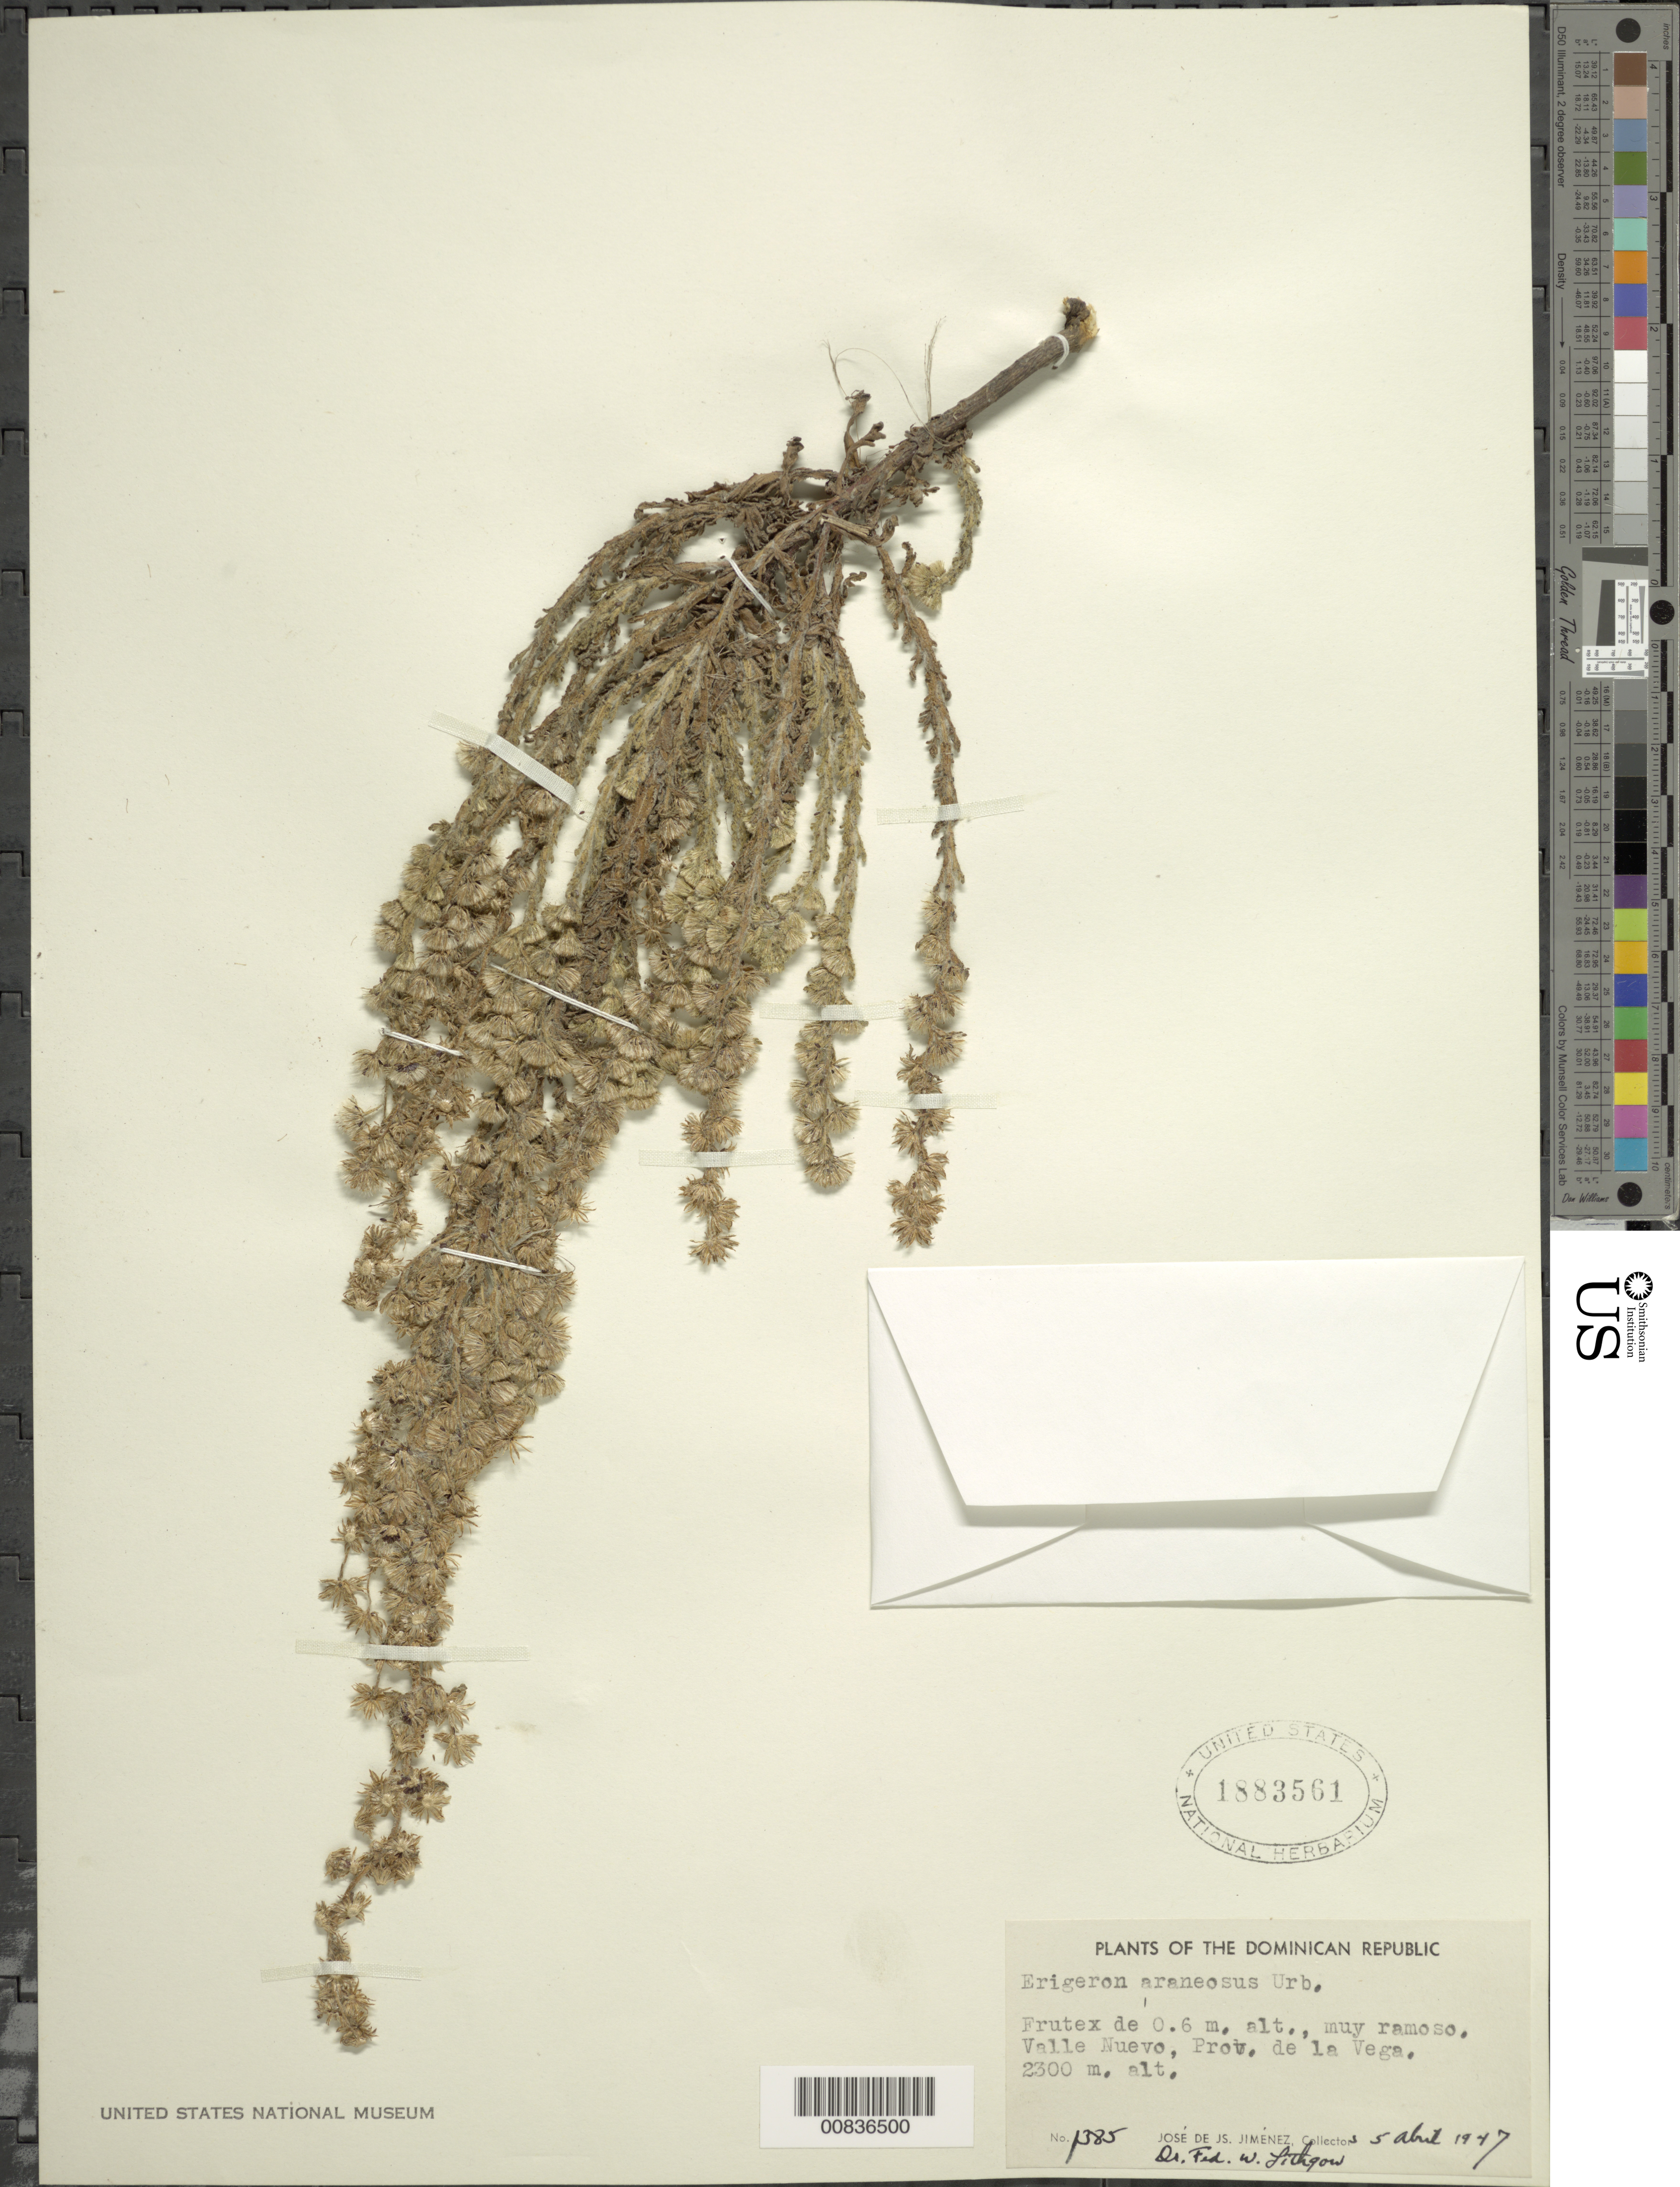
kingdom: Plantae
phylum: Tracheophyta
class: Magnoliopsida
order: Asterales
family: Asteraceae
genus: Conyza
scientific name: Conyza arenosa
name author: Cronq.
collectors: J. J. Jiménez Almonte & F. Lithgow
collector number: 1385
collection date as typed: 05 Apr 1947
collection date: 1947-04-05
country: Dominican Republic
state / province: La Vega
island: Hispaniola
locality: Valle Nuevo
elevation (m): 2300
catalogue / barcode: US 1883561